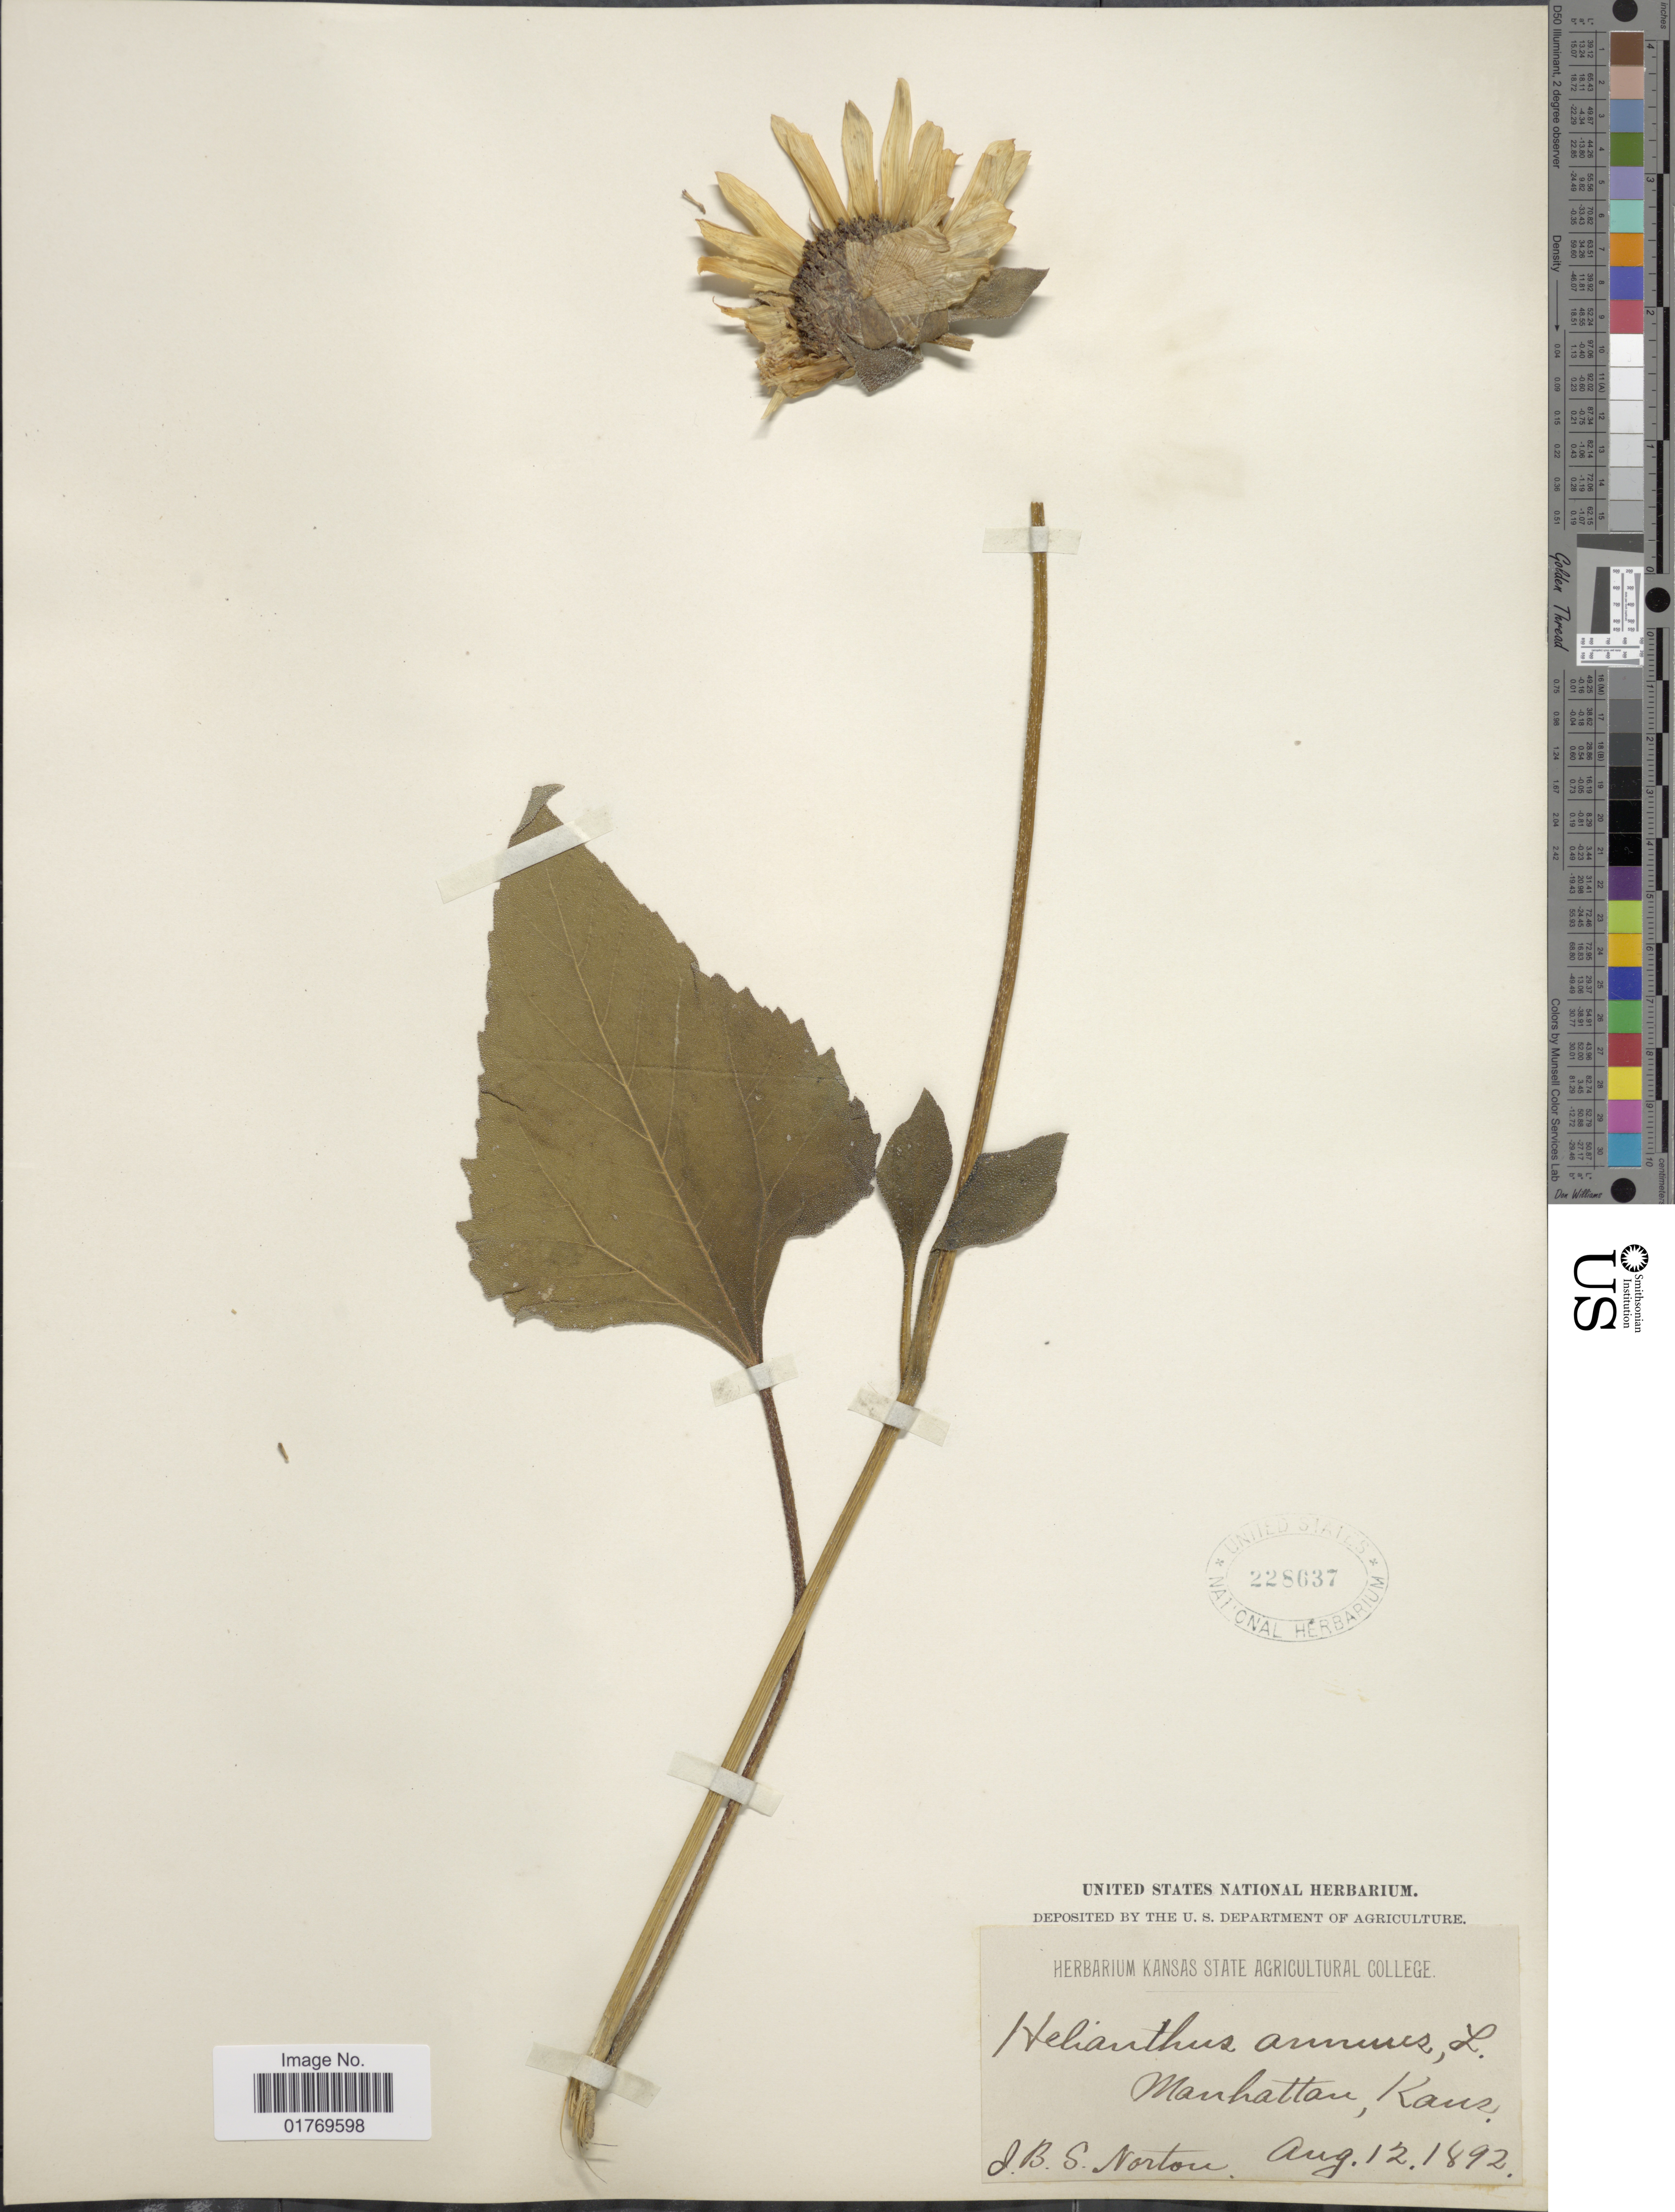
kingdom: Plantae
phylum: Tracheophyta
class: Magnoliopsida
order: Asterales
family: Asteraceae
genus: Helianthus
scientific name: Helianthus annuus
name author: L.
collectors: J. B. Norton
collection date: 1892-08-12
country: United States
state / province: Kansas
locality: Manhattan, Kans.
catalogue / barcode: US 228637